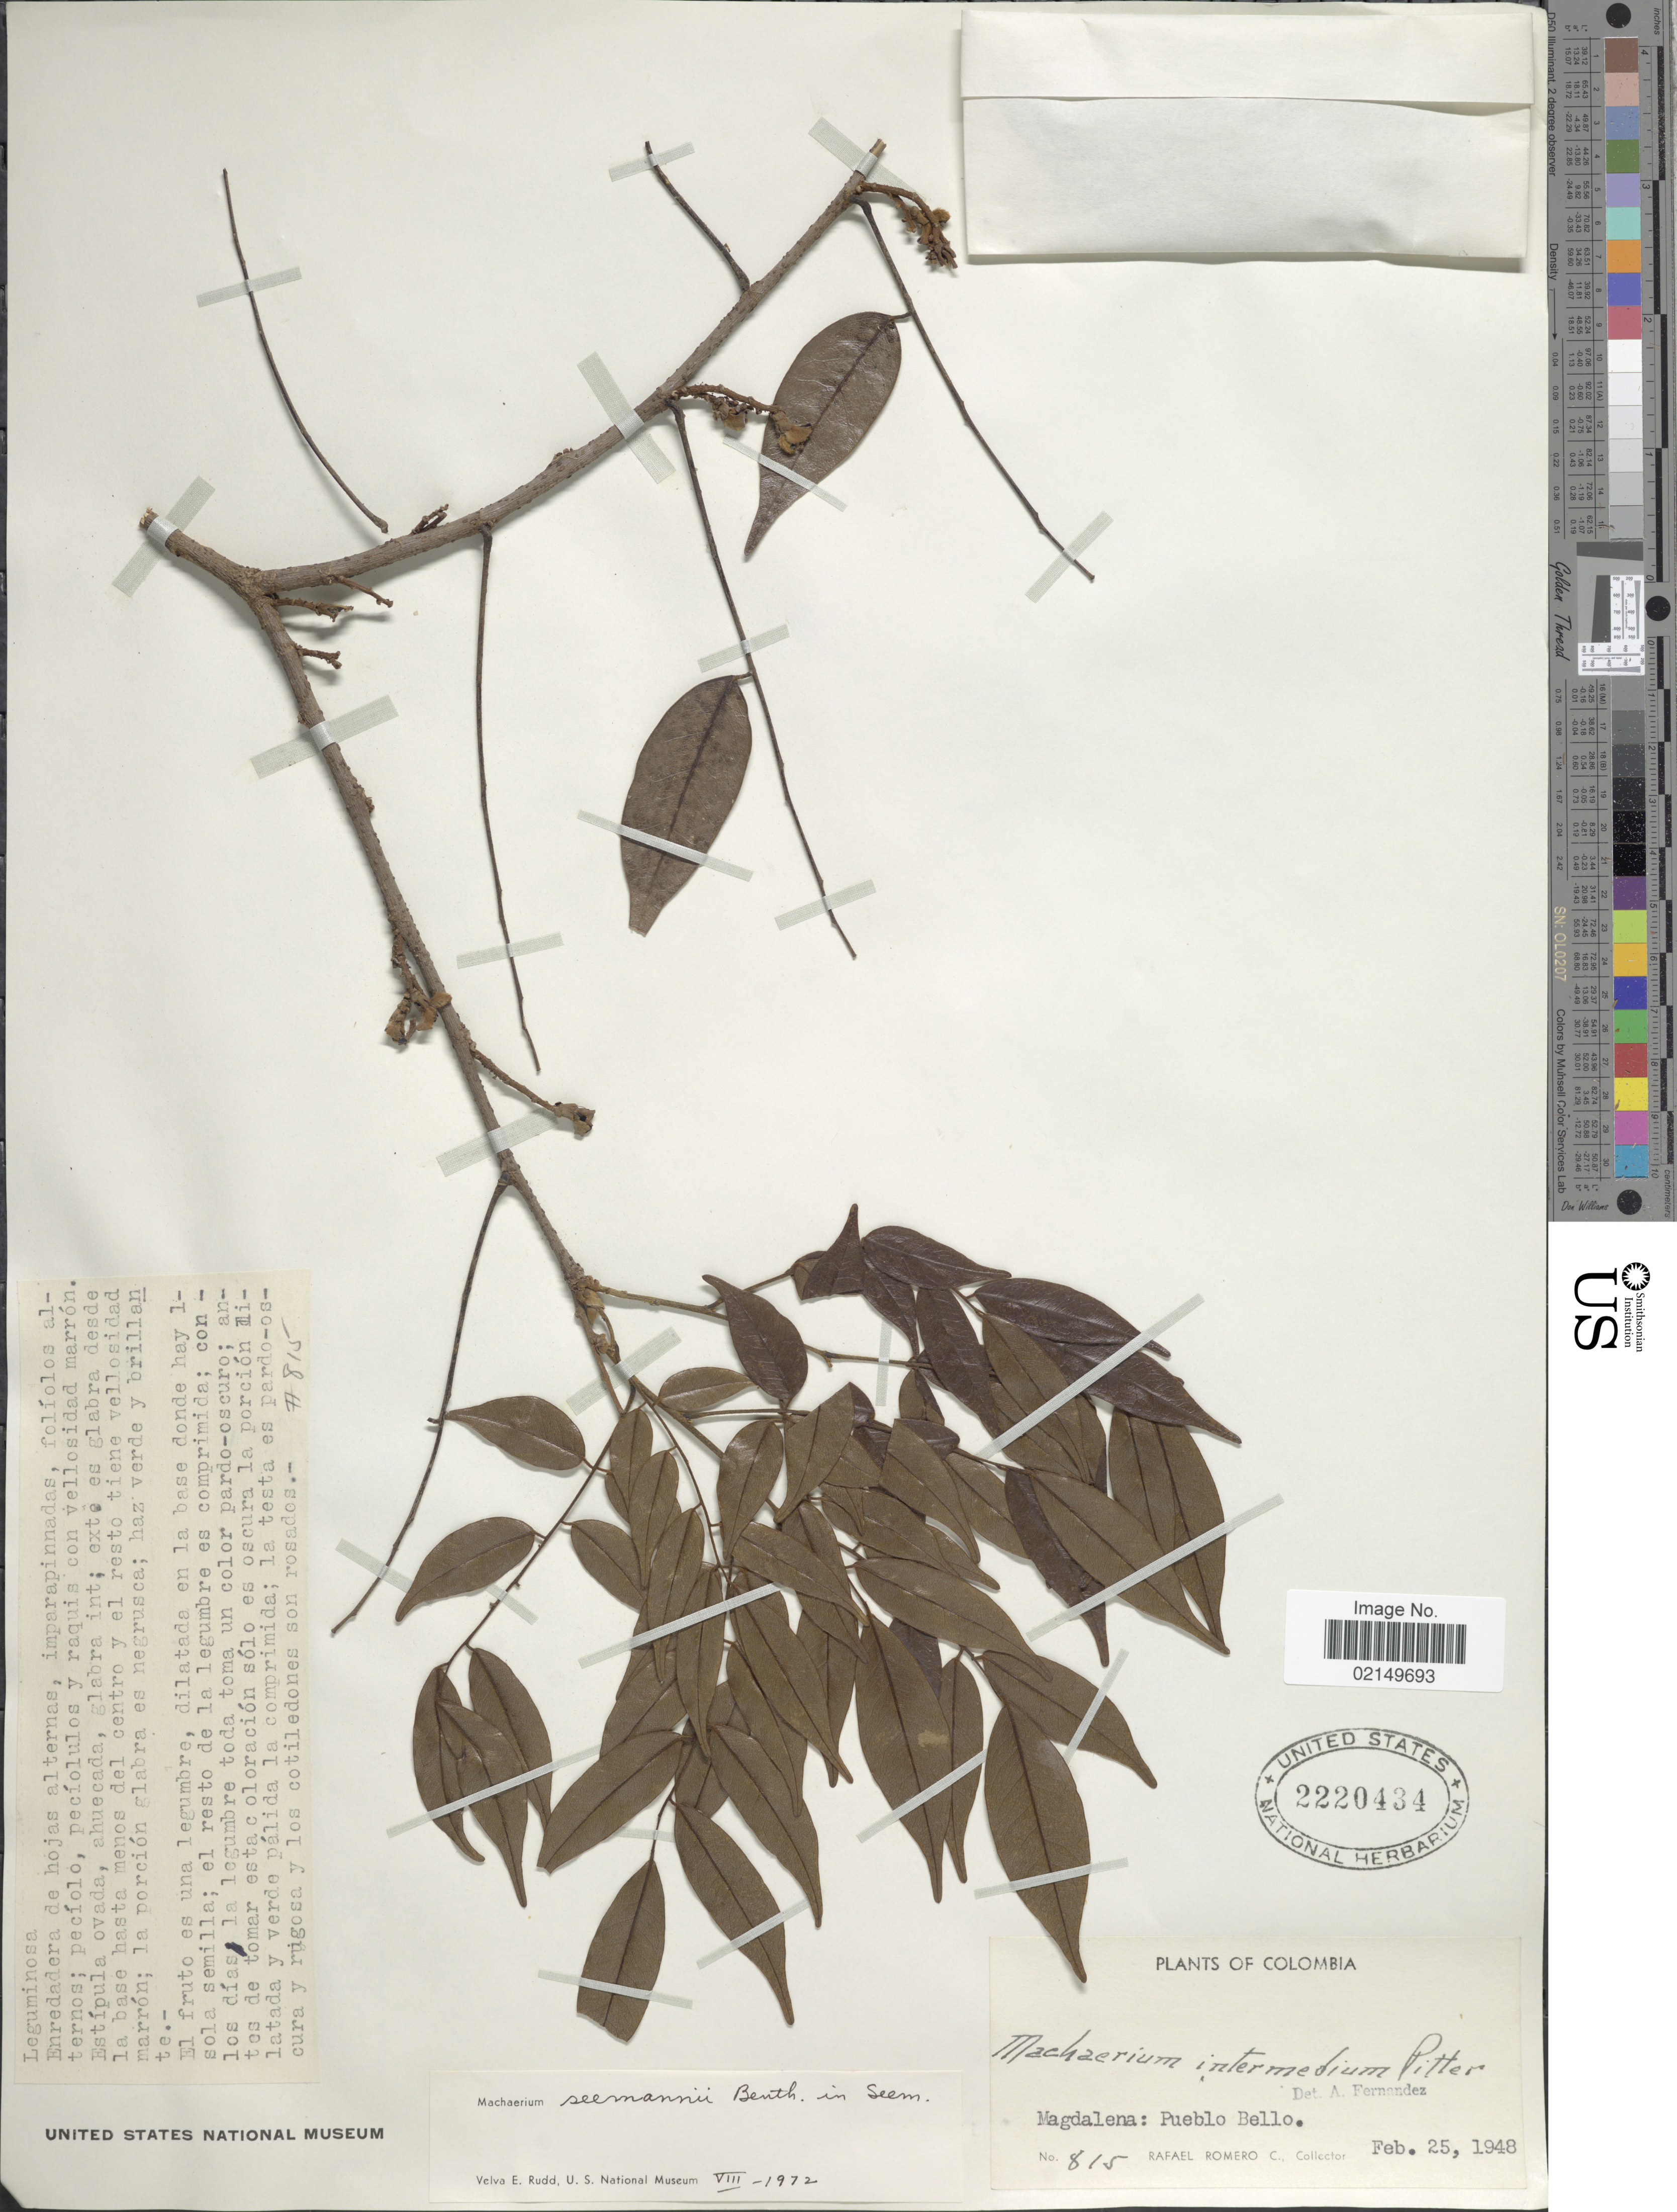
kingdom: Plantae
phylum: Tracheophyta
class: Magnoliopsida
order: Fabales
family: Fabaceae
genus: Machaerium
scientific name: Machaerium seemanni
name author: Benth. in Seem.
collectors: R. Romero Castañeda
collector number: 815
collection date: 1948-02-25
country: Colombia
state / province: Magdalena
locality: Magdalena: Pueblo Bello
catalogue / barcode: US 2220434